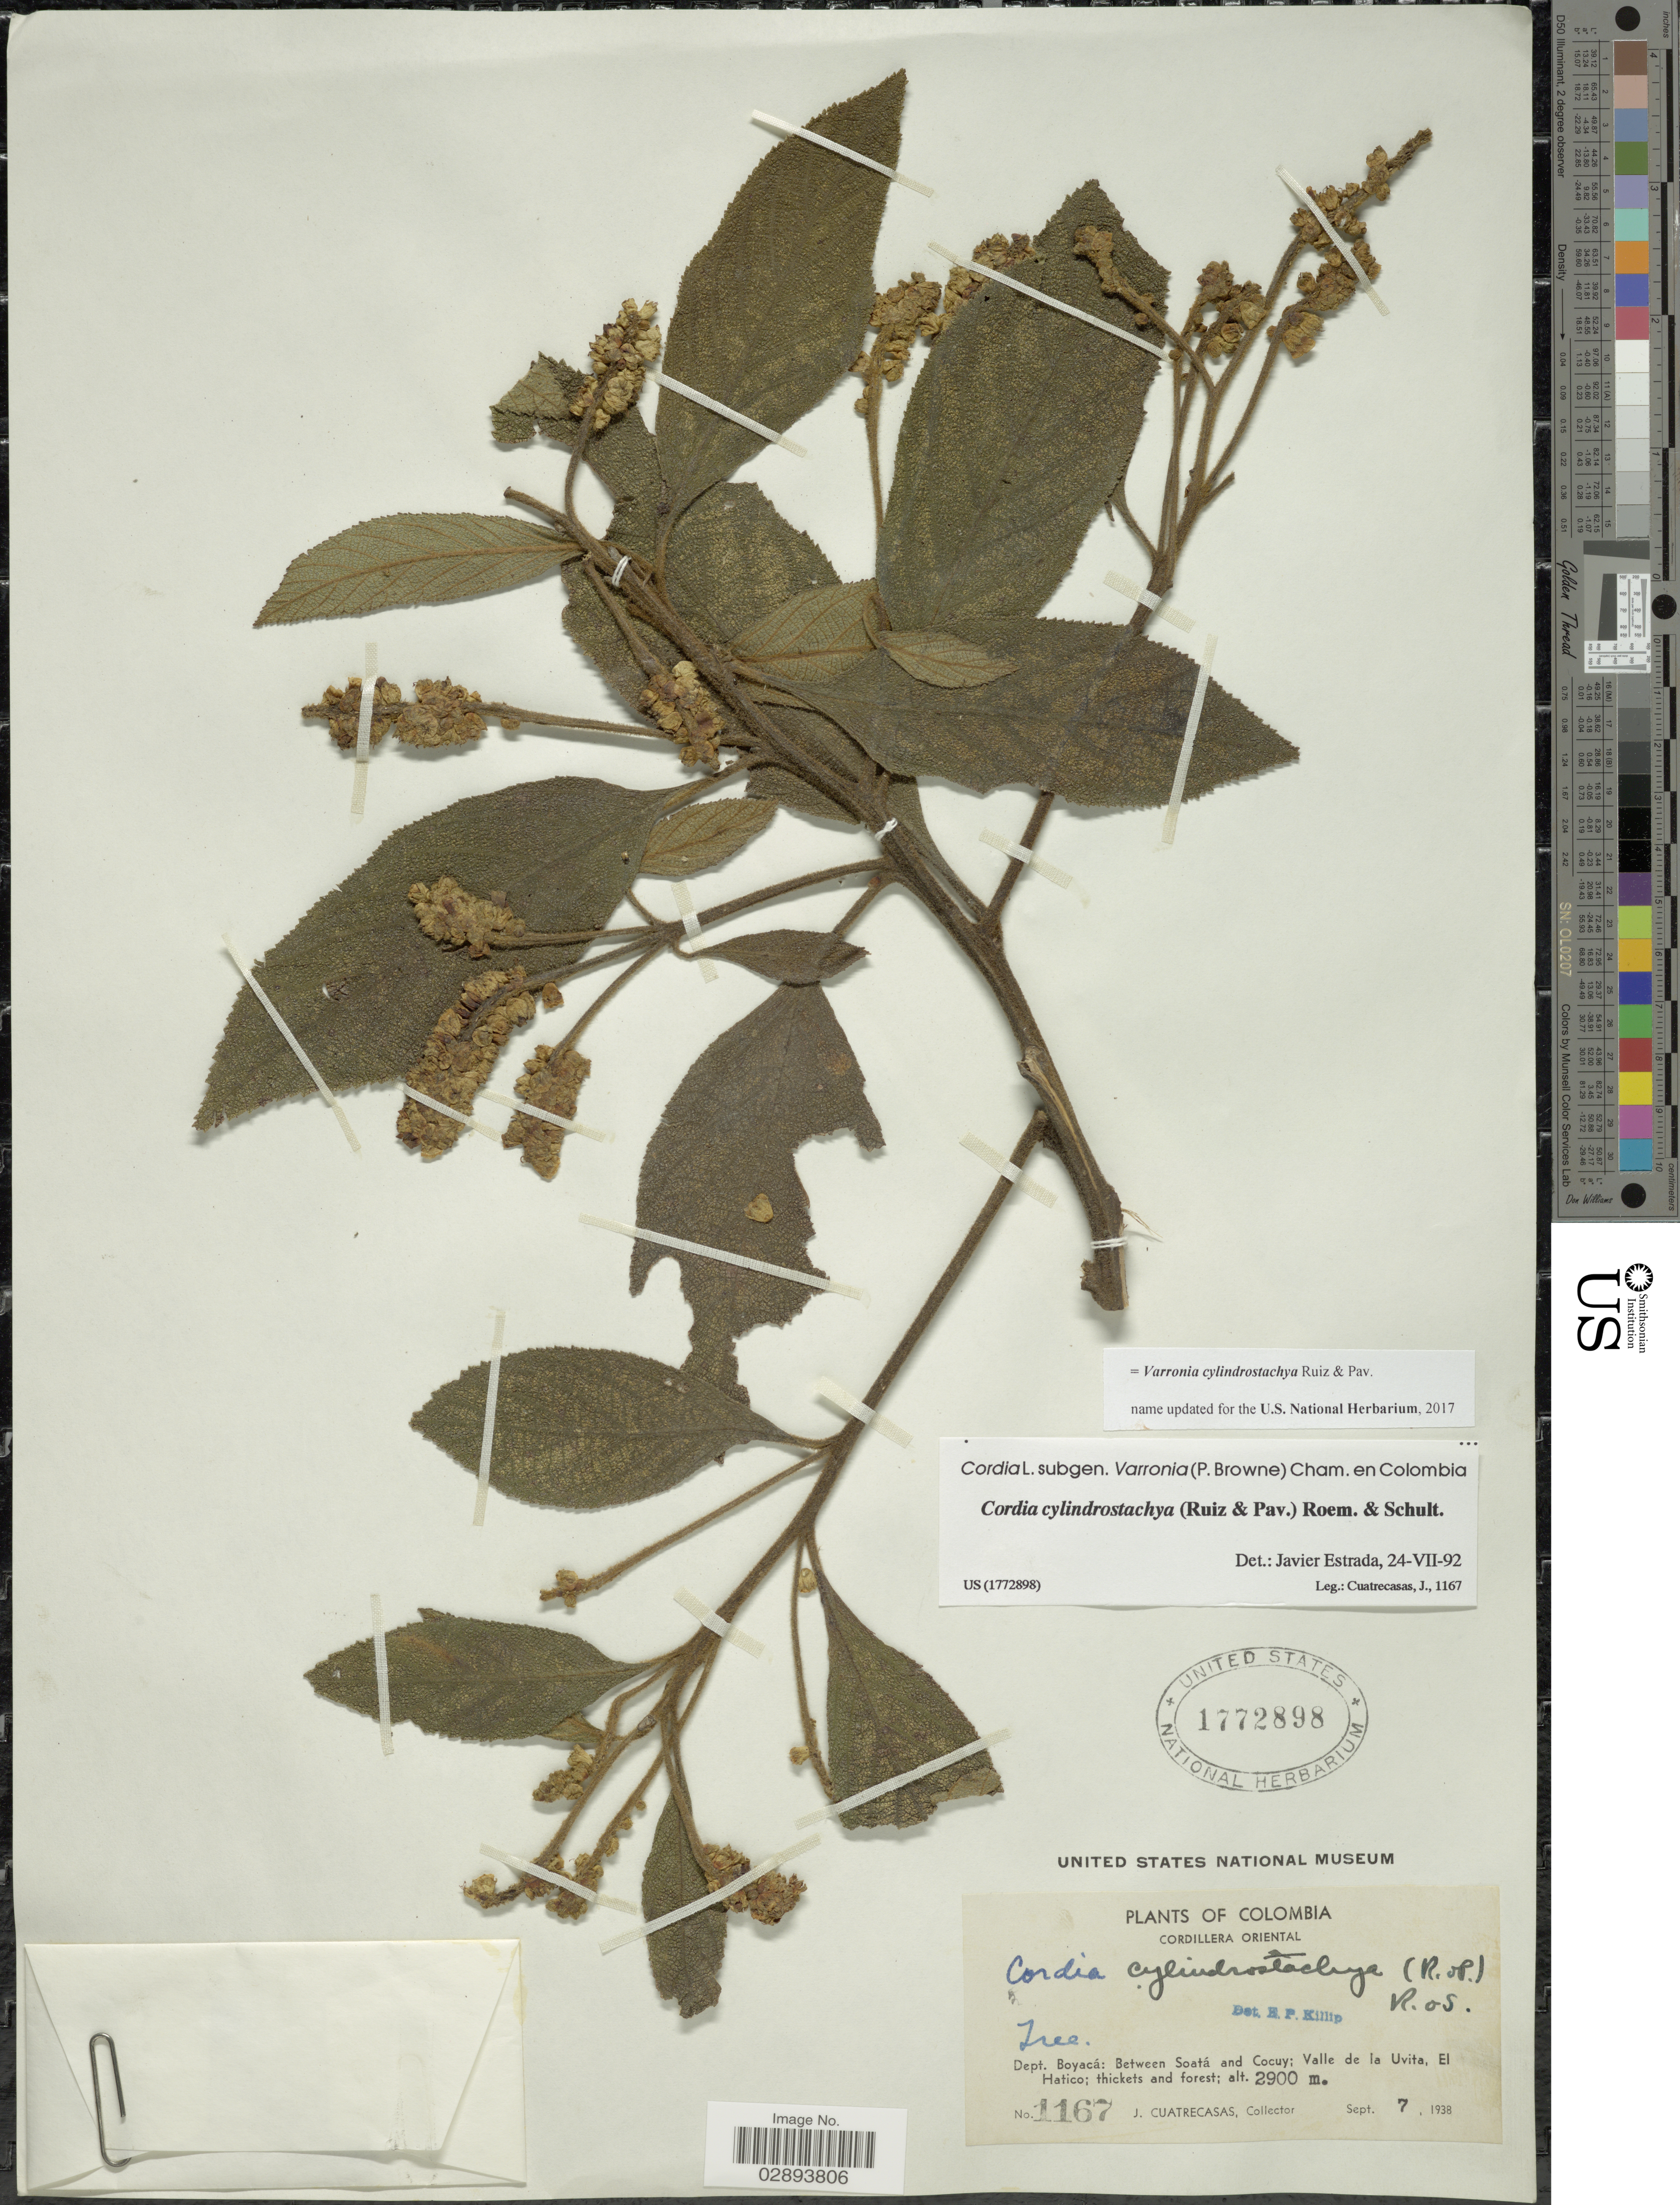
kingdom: Plantae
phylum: Tracheophyta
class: Magnoliopsida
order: Boraginales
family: Cordiaceae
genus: Varronia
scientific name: Varronia cylindrostachya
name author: Ruiz & Pav.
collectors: J. Cuatrecasas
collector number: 1167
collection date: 1938-09-07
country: Colombia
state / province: Boyacá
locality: Cordillera Oriental, Dept. Boyacá, Between Soatá and Cocuy, Valle de la Uvita, El Hatico.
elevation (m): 2900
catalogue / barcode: US 1772898